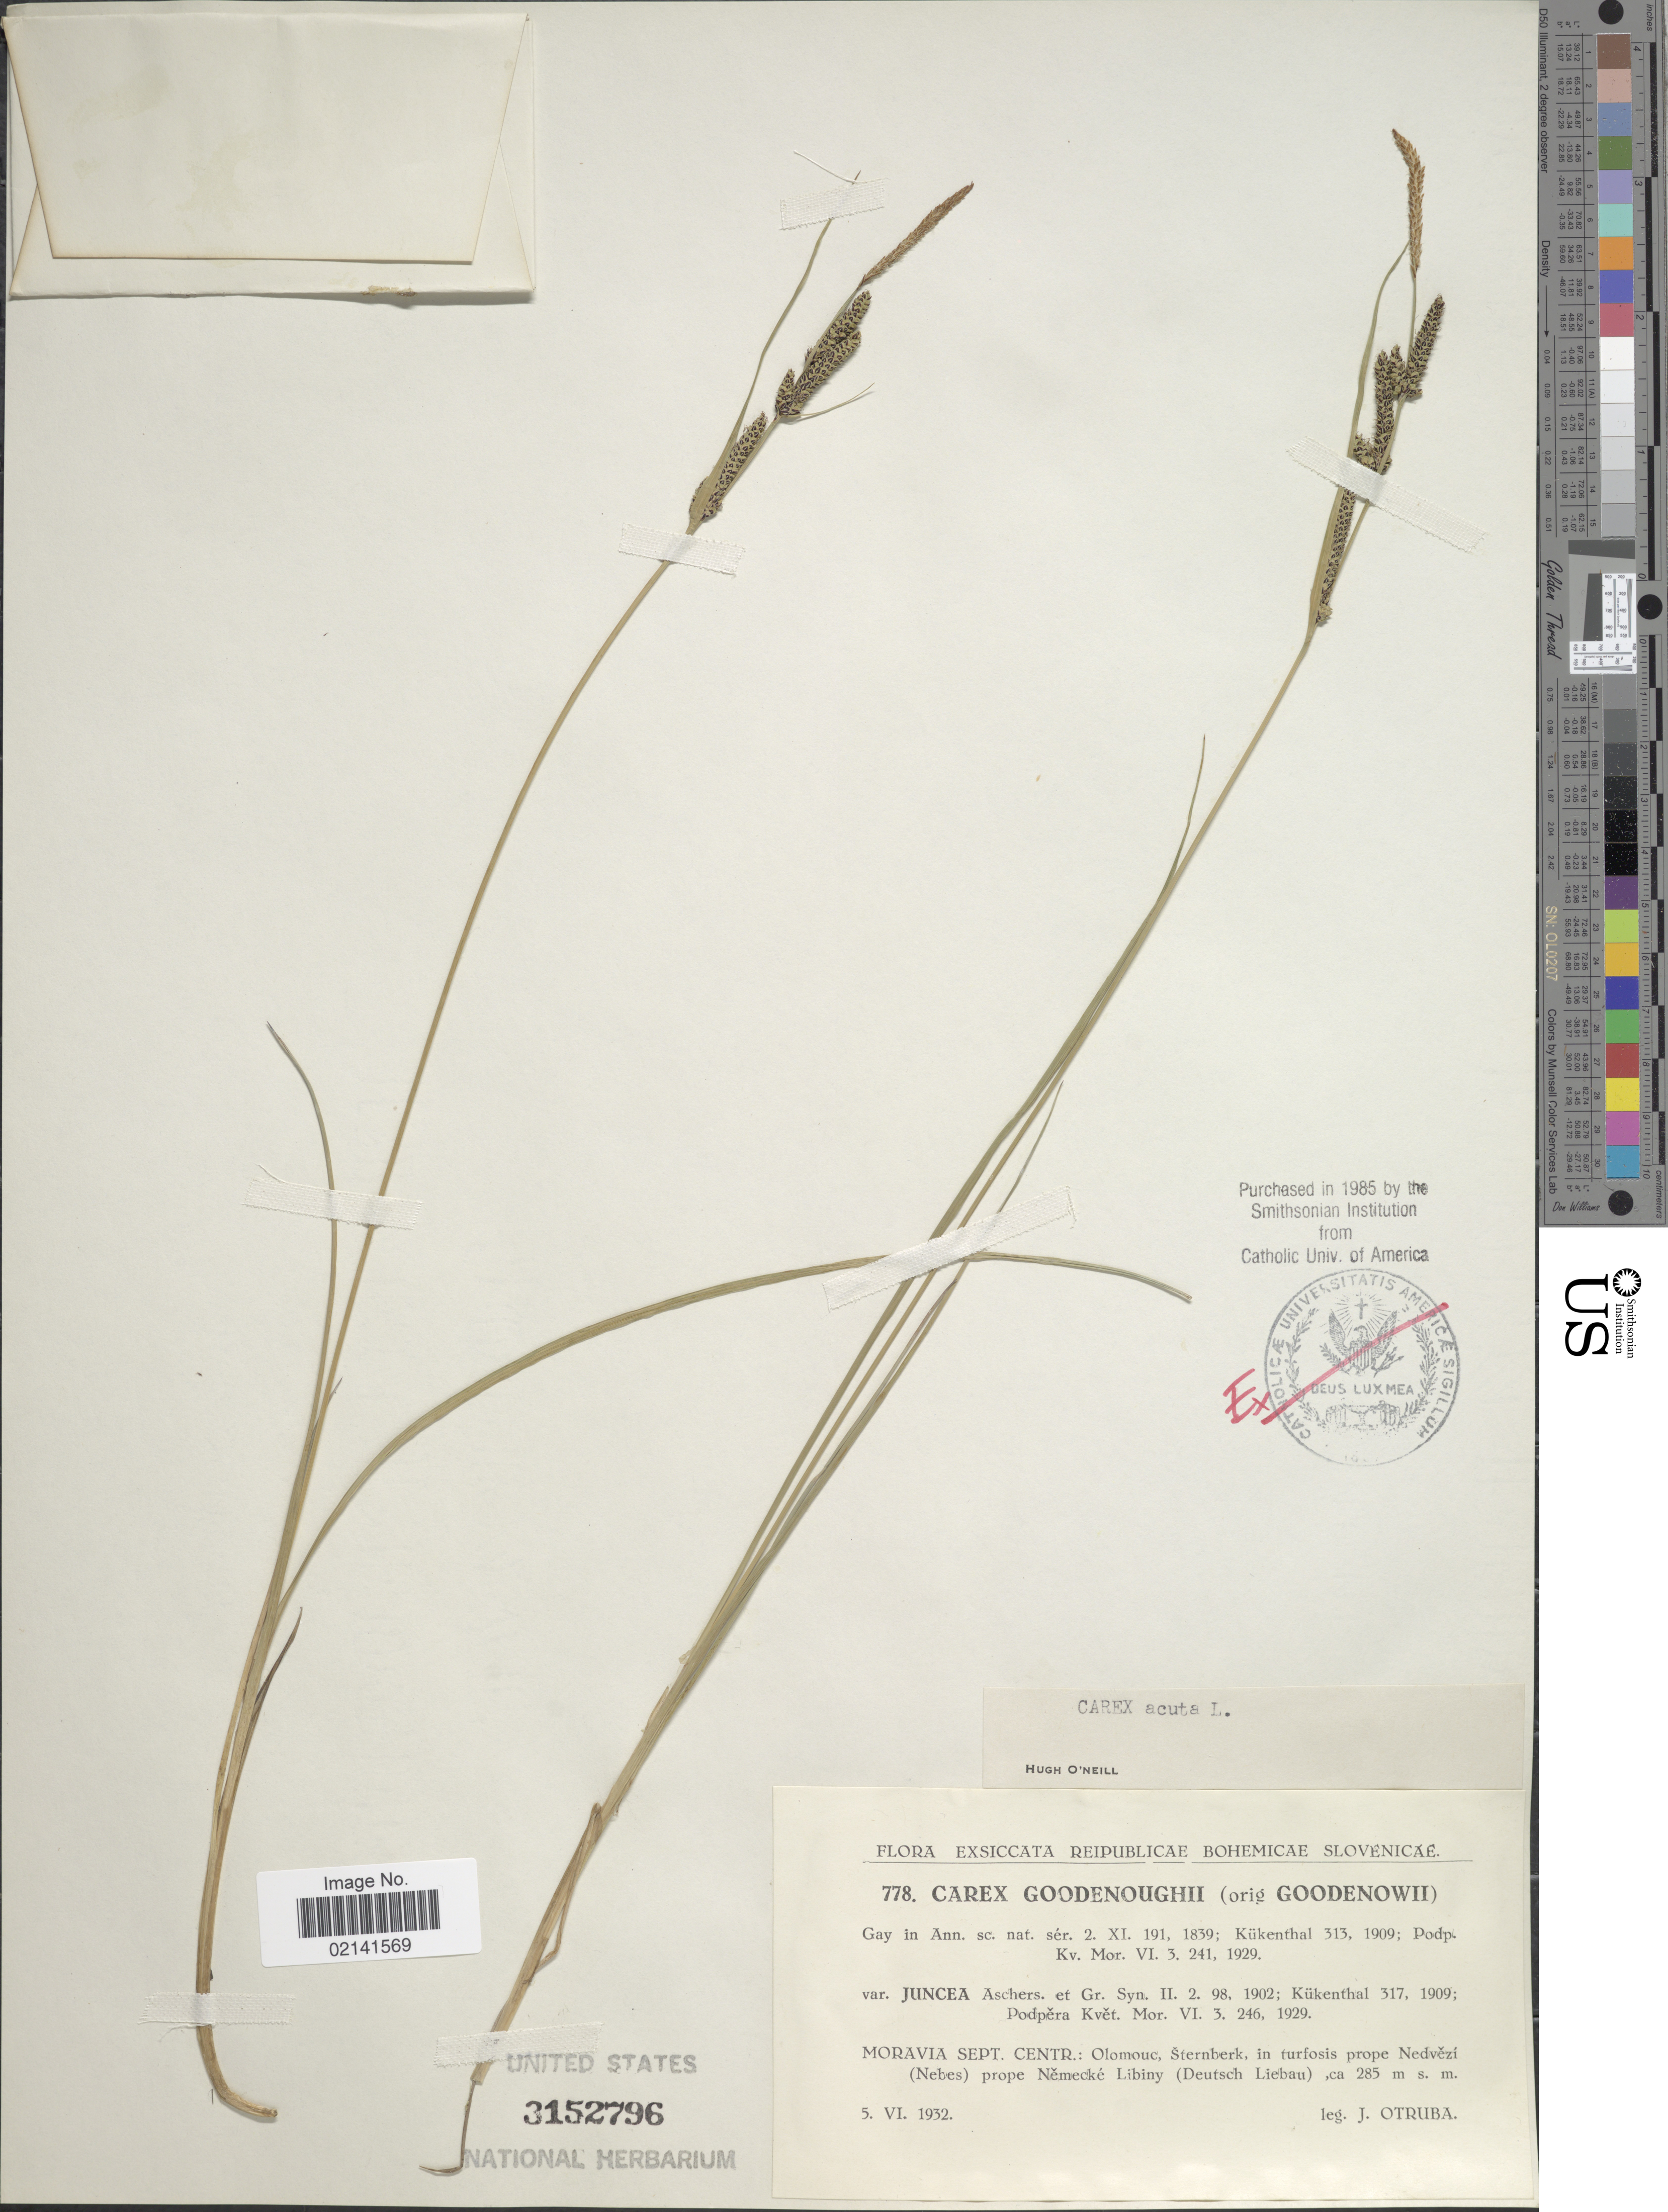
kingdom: Plantae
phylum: Tracheophyta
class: Liliopsida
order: Poales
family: Cyperaceae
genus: Carex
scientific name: Carex acuta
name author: L.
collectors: J. Otruba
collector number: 778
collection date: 1932-06-05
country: Czechia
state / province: Olomouc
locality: Moravia Sept. Centr.: Olomouc Strenberk, in turfosis prope Nedvezi (Nebes) prope Nemecke Libiny ( Deutsch Liebau).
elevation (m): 285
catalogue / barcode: US 3152796